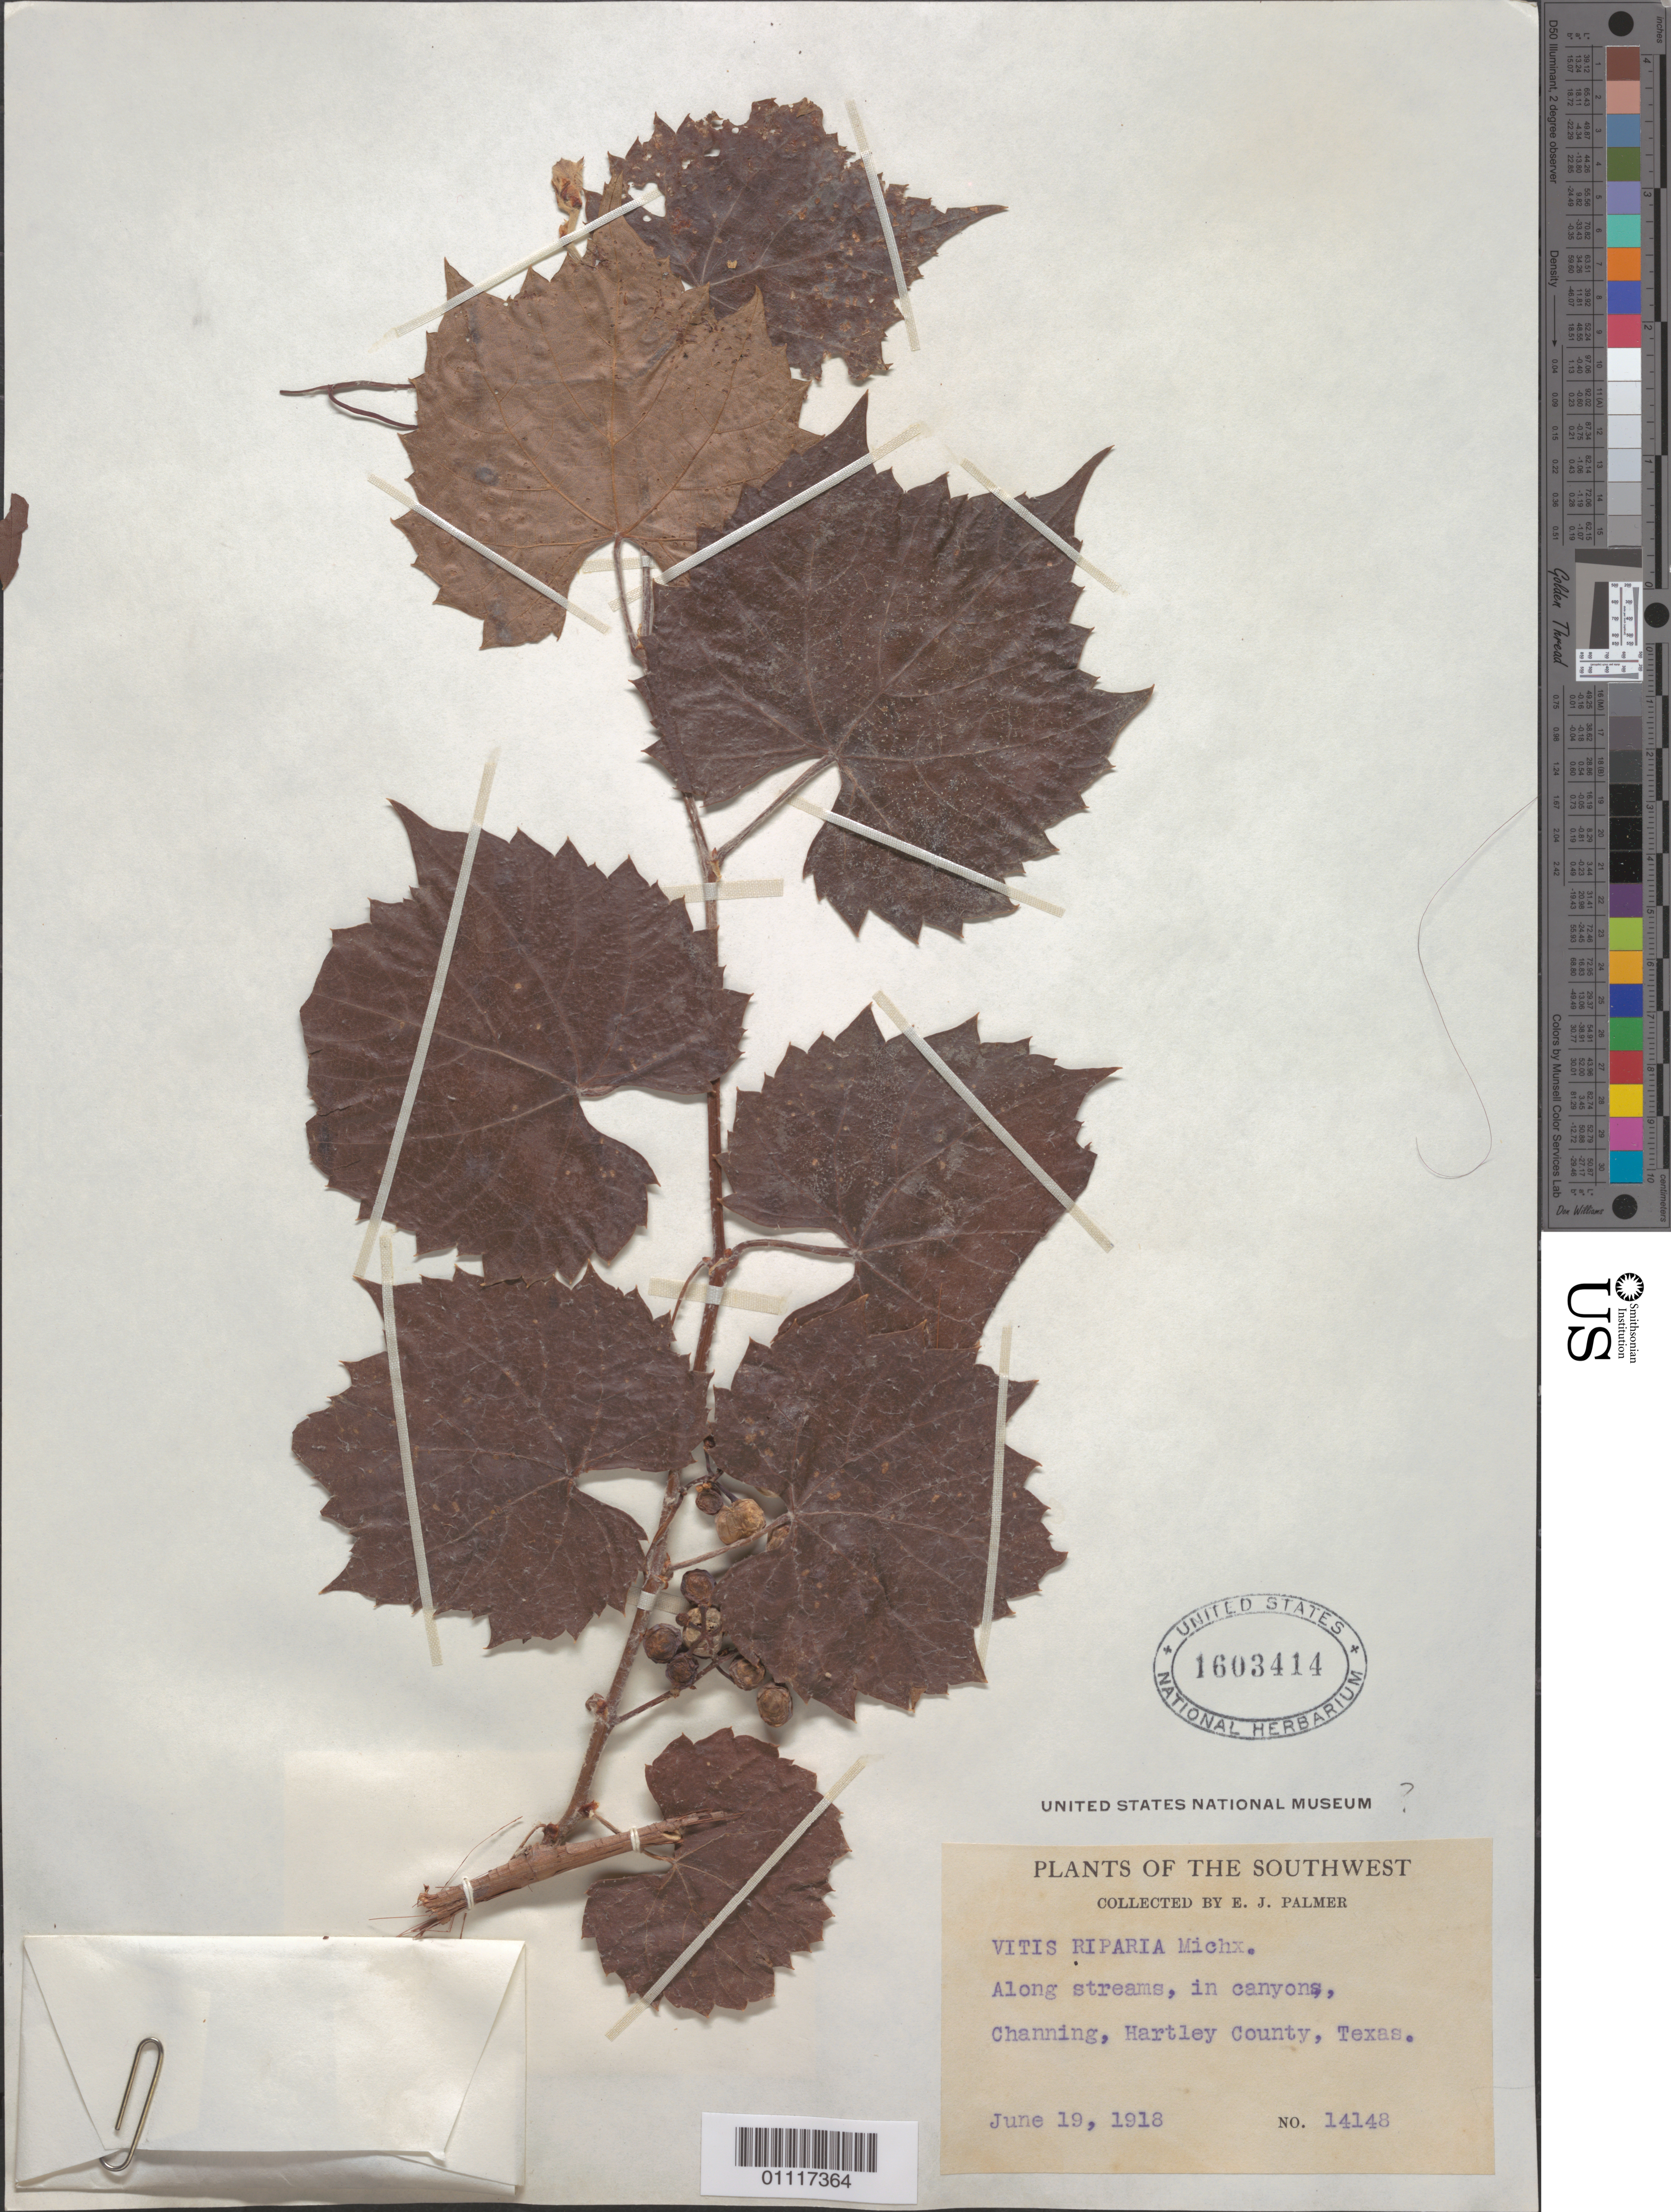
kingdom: Plantae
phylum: Tracheophyta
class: Magnoliopsida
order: Vitales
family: Vitaceae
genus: Vitis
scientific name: Vitis riparia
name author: Michx.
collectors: E. J. Palmer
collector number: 14148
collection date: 1918-06-19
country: United States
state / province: Texas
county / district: Hartley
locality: Along streams, in canyons, Channing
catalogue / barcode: US 1603414